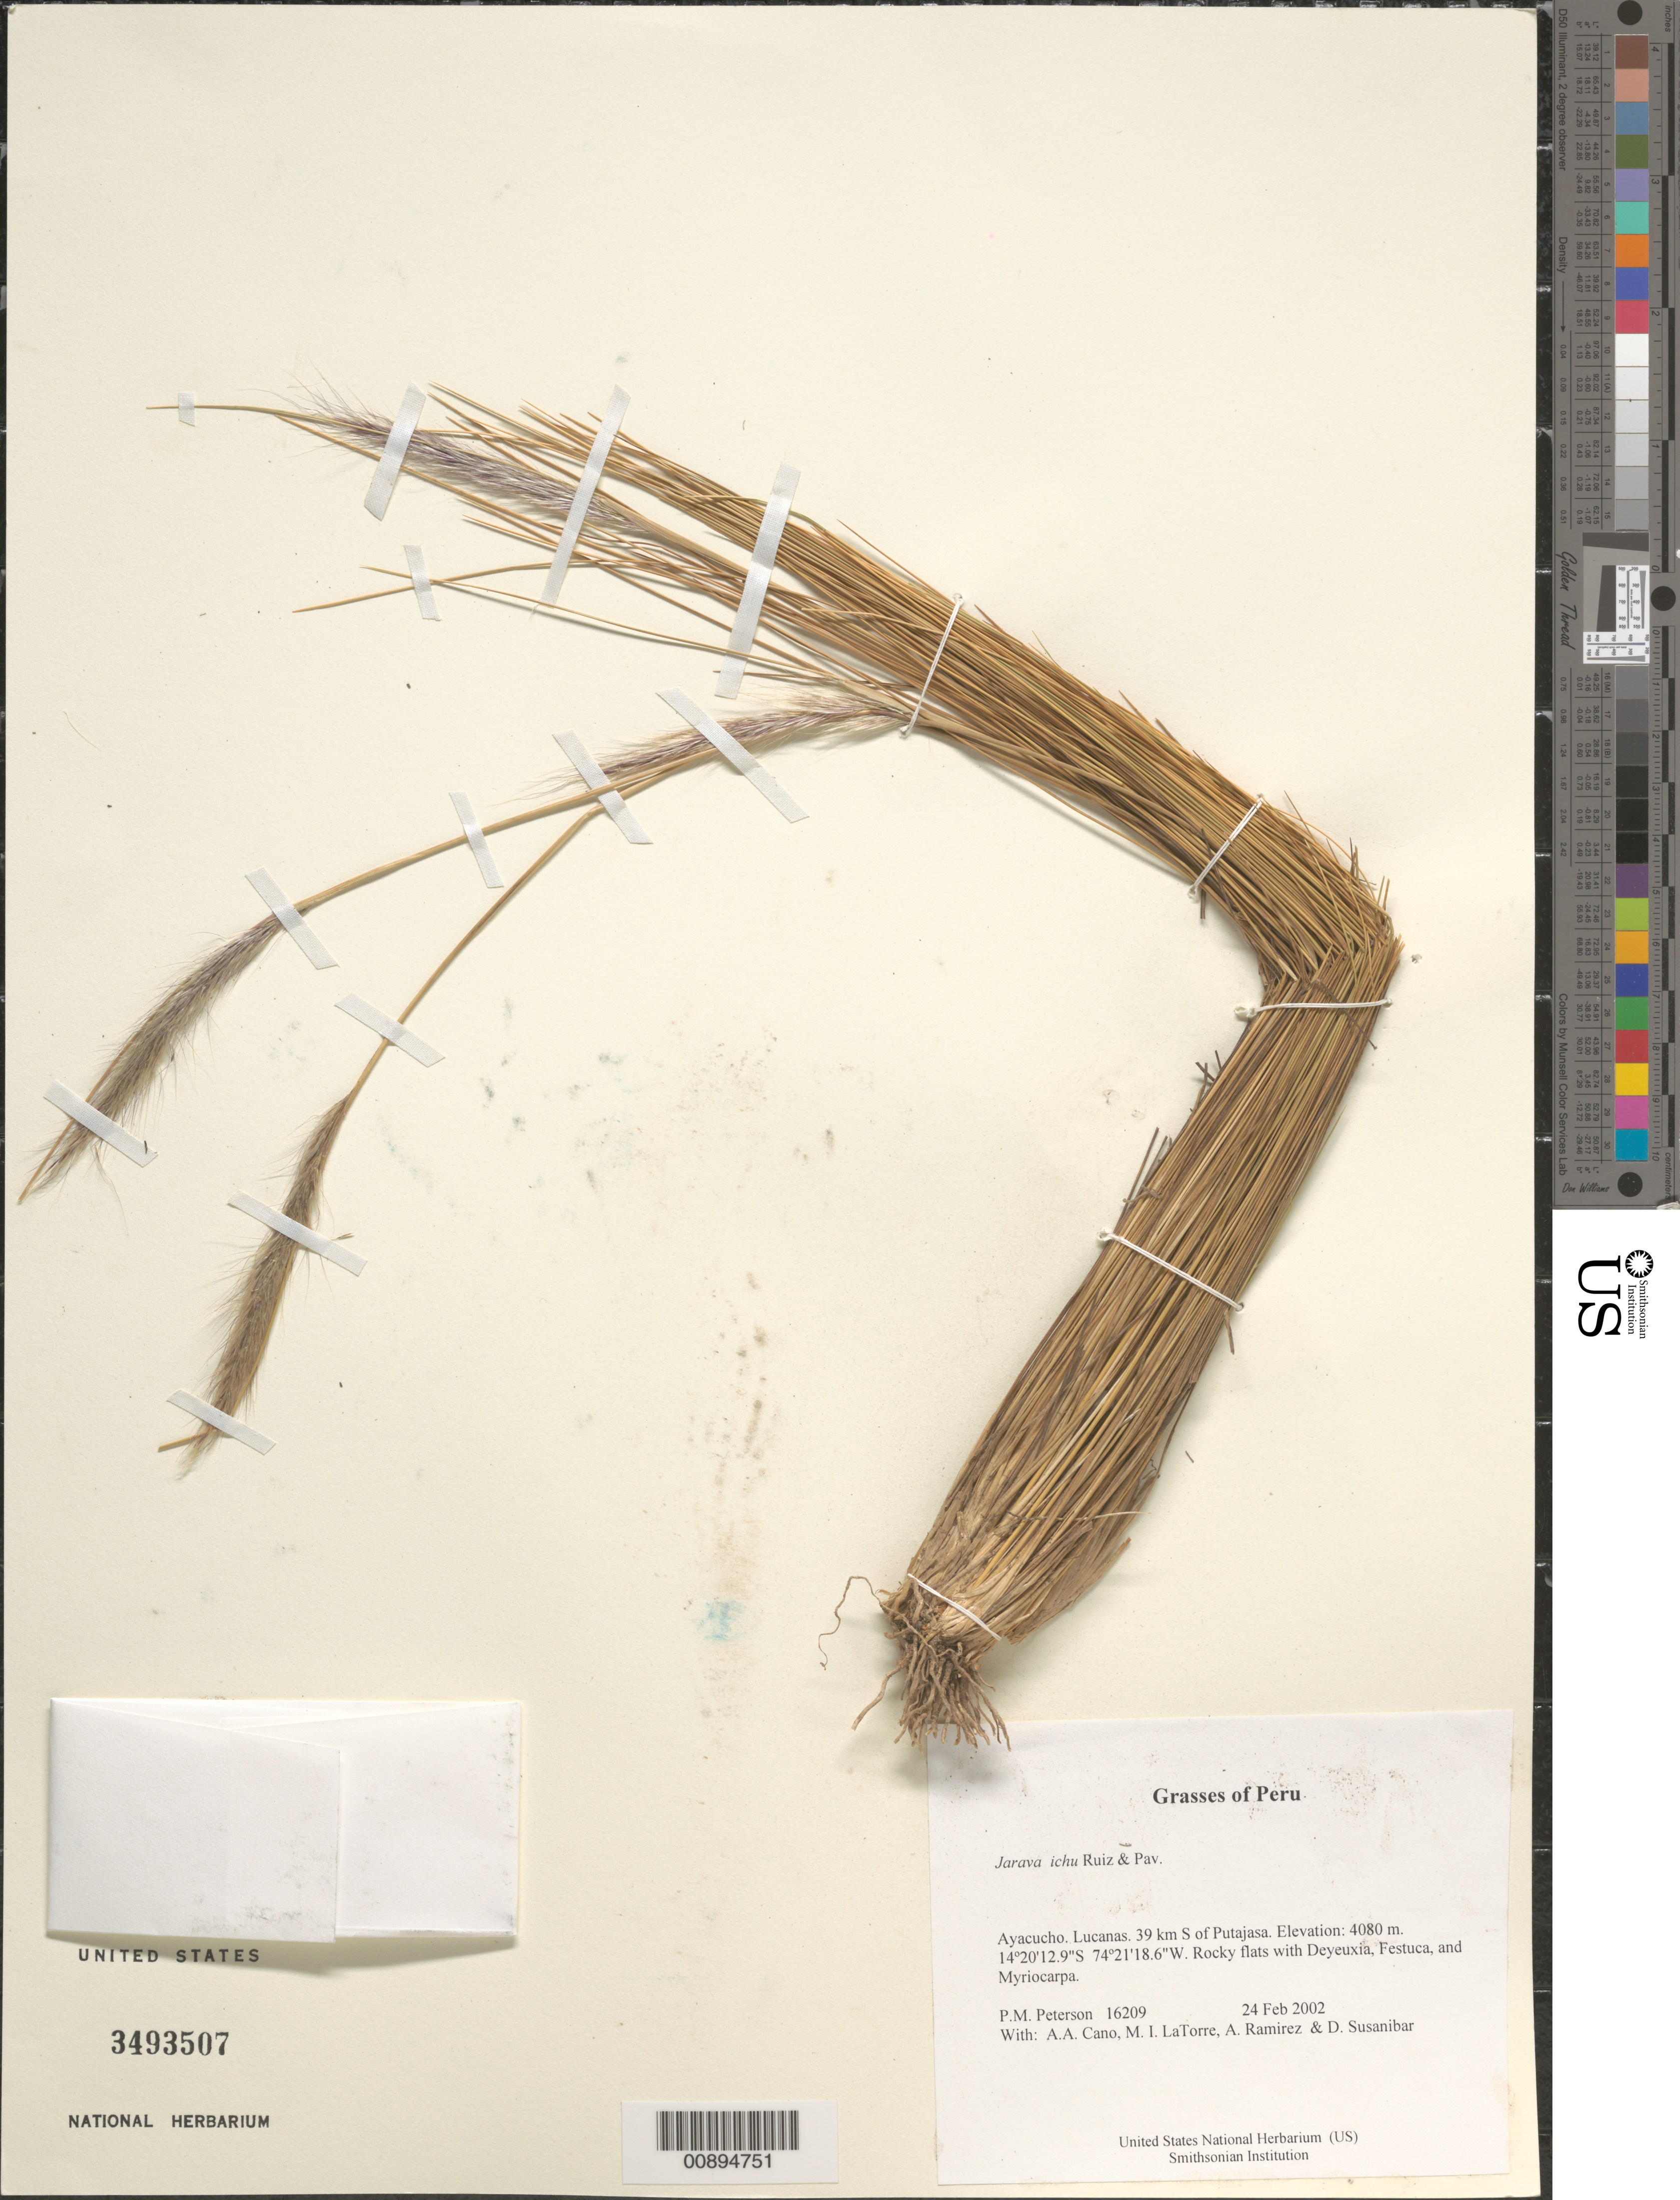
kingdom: Plantae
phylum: Tracheophyta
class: Liliopsida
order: Poales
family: Poaceae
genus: Jarava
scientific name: Jarava ichu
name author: Ruiz & Pav.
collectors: P. M. Peterson, A. Cano, M. I. La Torre, A. Ramírez & D. Susanibar Cruz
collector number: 16209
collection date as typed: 24 Feb 2002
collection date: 2002-02-24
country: Peru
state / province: Ayacucho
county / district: Lucanas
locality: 39 km S of Putajasa.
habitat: Rocky flats with ~Deyeuxia, Festuca, and Myriocarpa~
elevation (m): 4080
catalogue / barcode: US 3493507